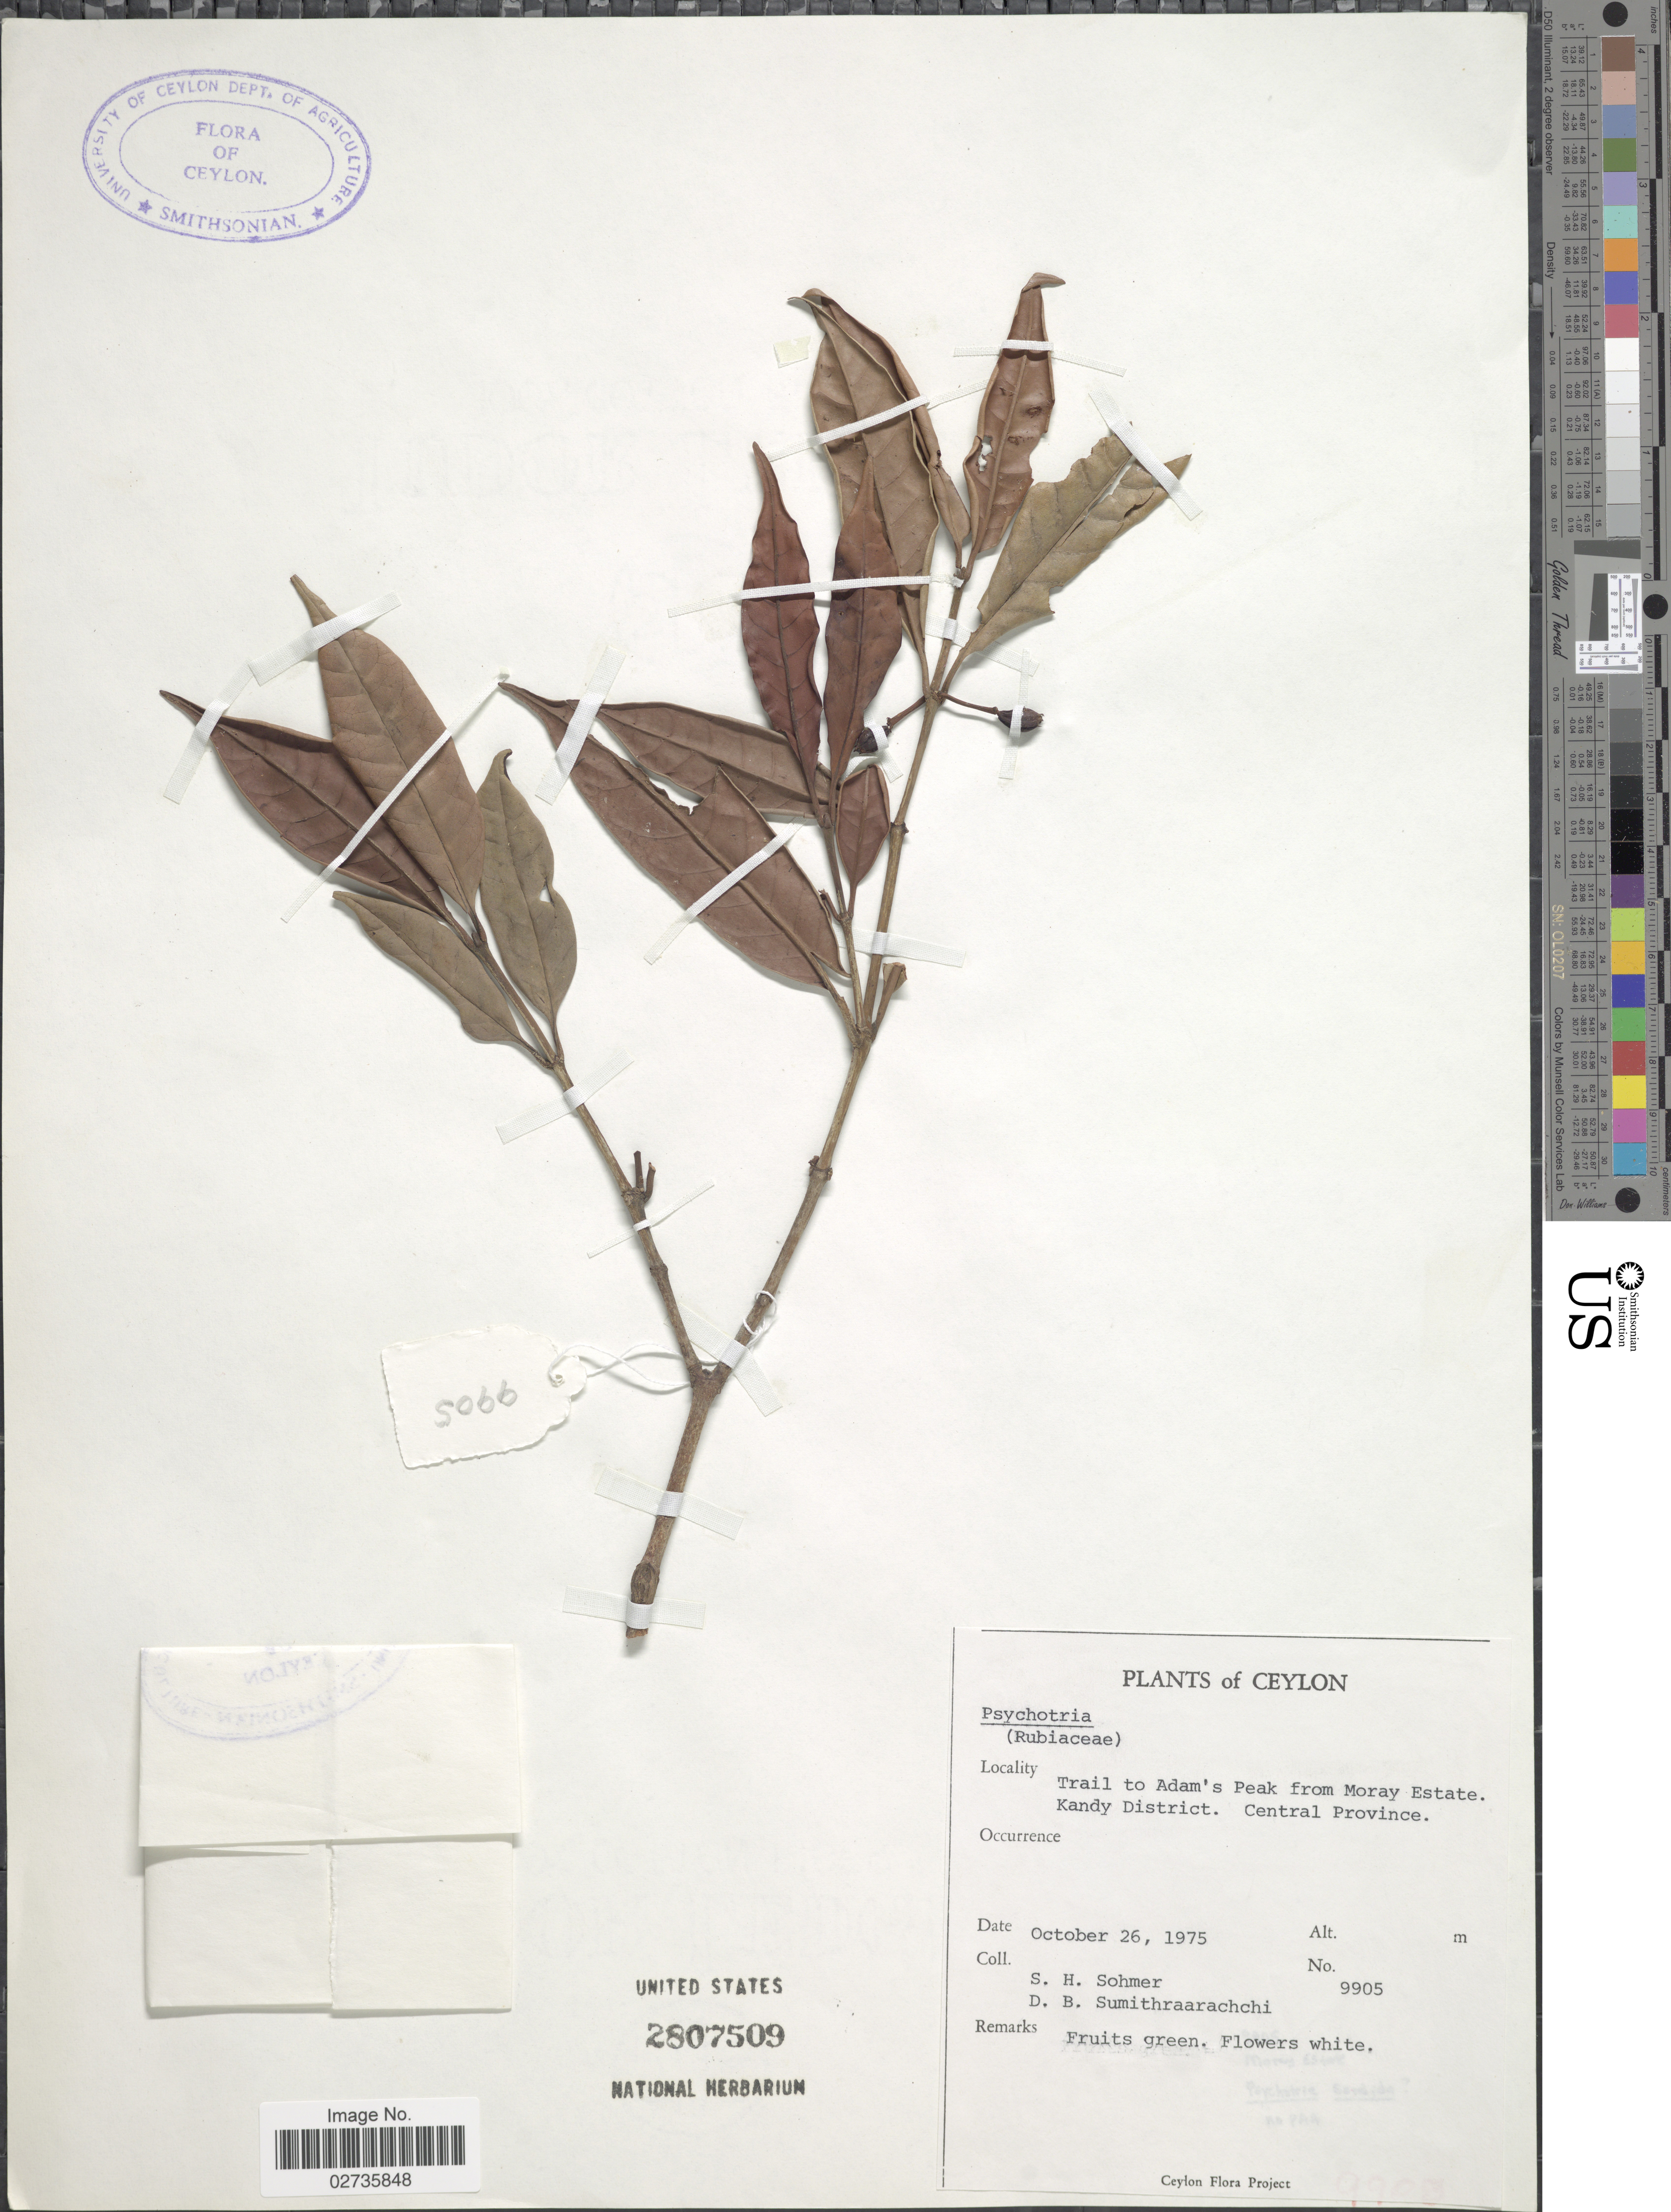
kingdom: Plantae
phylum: Tracheophyta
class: Magnoliopsida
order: Gentianales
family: Rubiaceae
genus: Psychotria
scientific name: Psychotria sp.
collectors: S. H. Sohmer & D. B. Sumithraarachchi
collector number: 9905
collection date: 1975-10-26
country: Sri Lanka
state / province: Central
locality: Ceylon, Trail to Adam's Peak from Moray Estate. Kandy District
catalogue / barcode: US 2807509